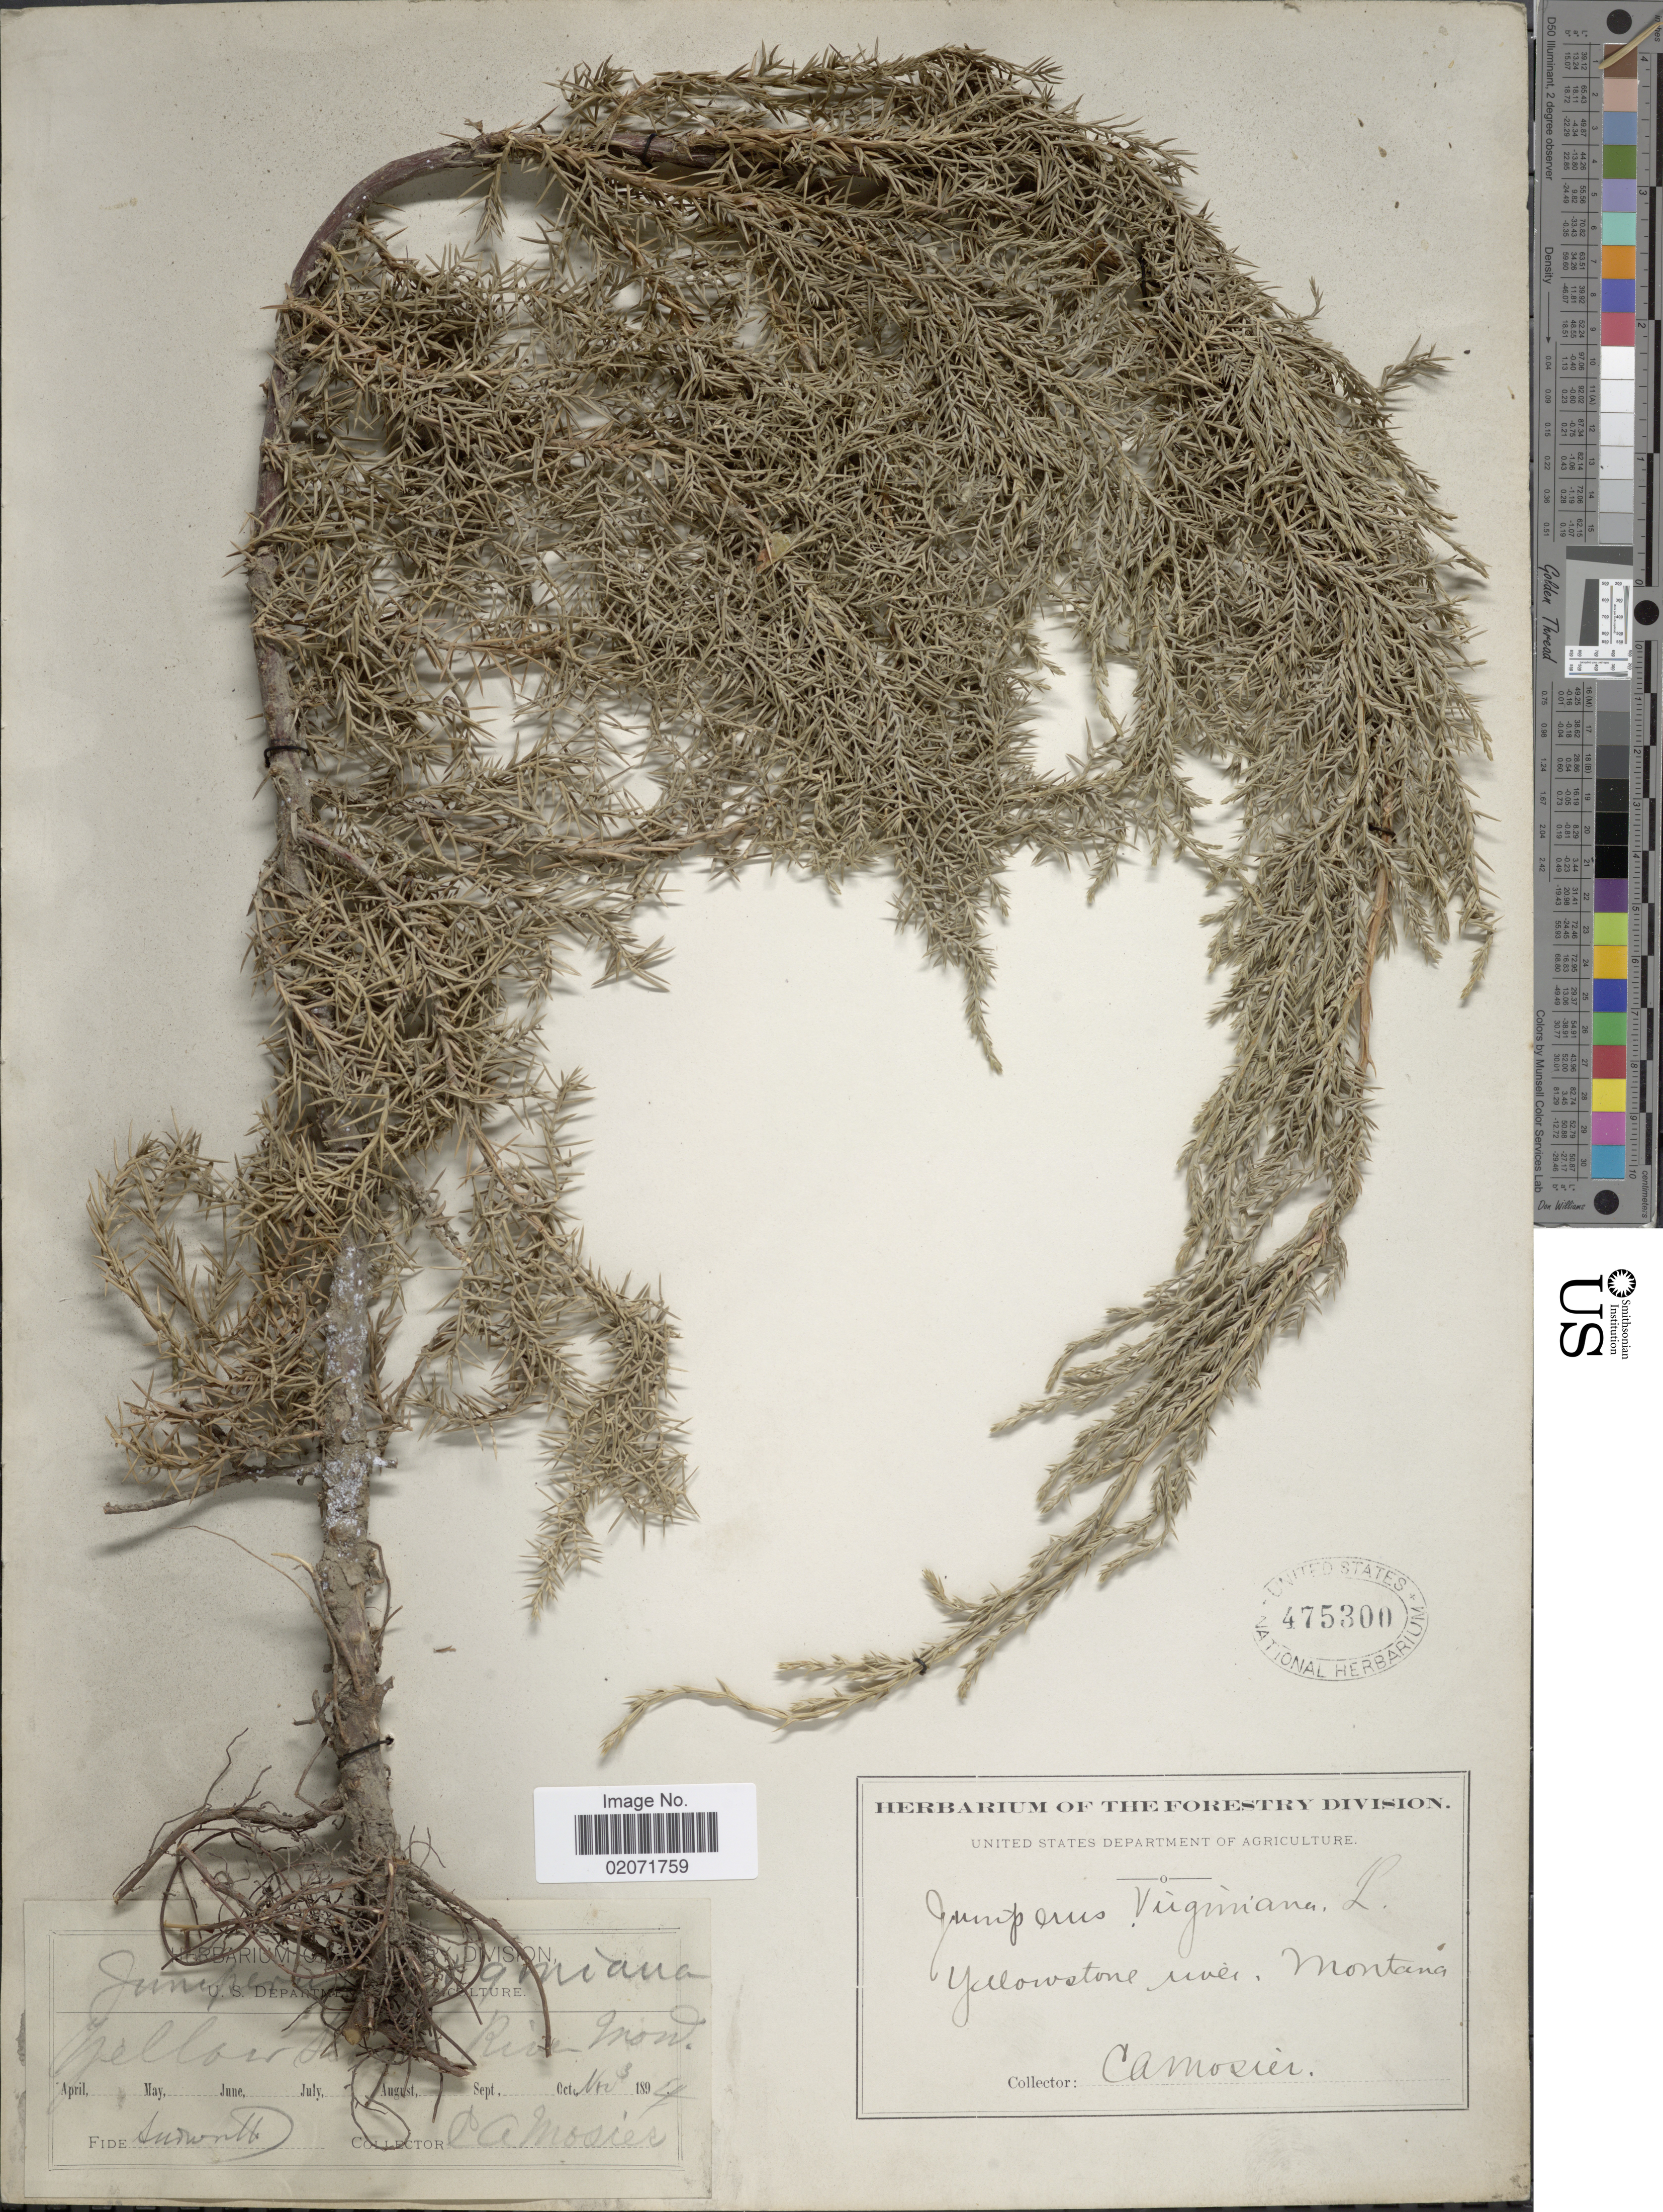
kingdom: Plantae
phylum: Tracheophyta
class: Pinopsida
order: Pinales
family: Cupressaceae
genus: Juniperus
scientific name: Juniperus scopulorum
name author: Sarg.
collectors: C. Moiser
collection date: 1894-11-03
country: United States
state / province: Montana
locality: Yellowstone river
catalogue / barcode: US 475300